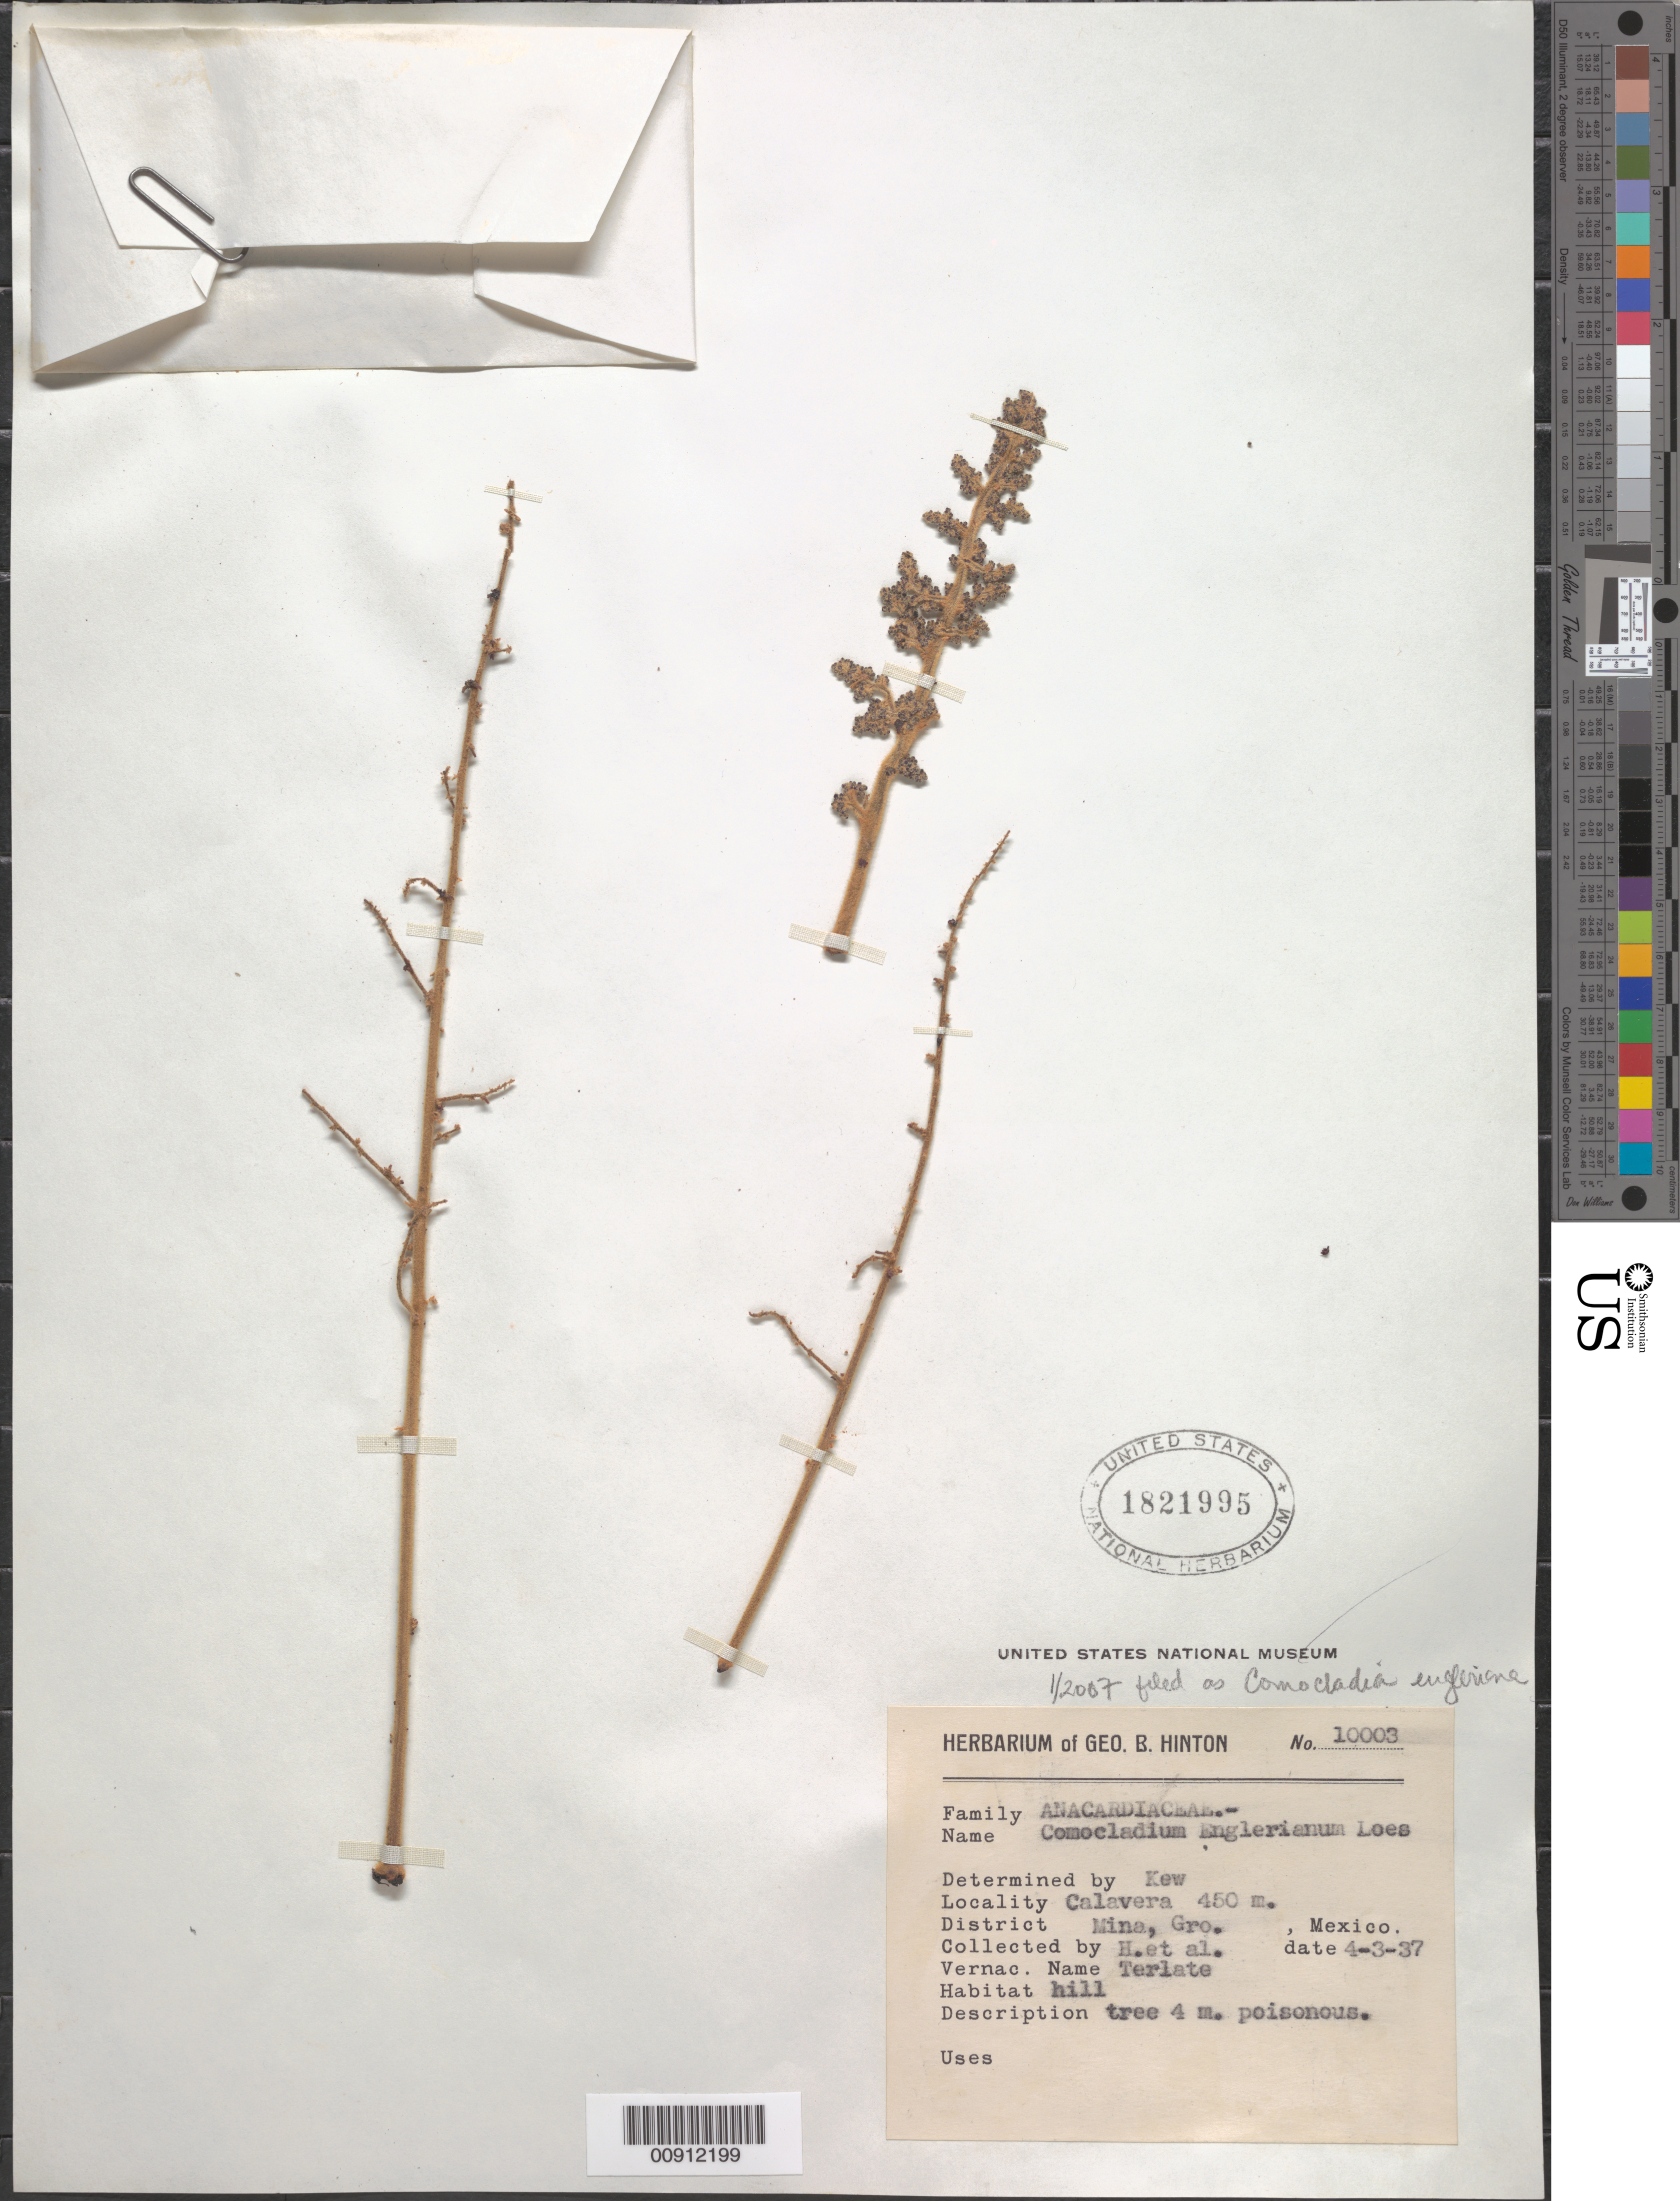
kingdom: Plantae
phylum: Tracheophyta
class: Magnoliopsida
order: Sapindales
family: Anacardiaceae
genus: Comocladia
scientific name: Comocladia engleriana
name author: Loes.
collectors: G. B. Hinton & et al.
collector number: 10003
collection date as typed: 03 Apr 1937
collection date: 1937-04-03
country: Mexico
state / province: Guerrero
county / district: Mina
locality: Calavera, District Mina, Guerrero.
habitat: Hill.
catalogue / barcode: US 1821995